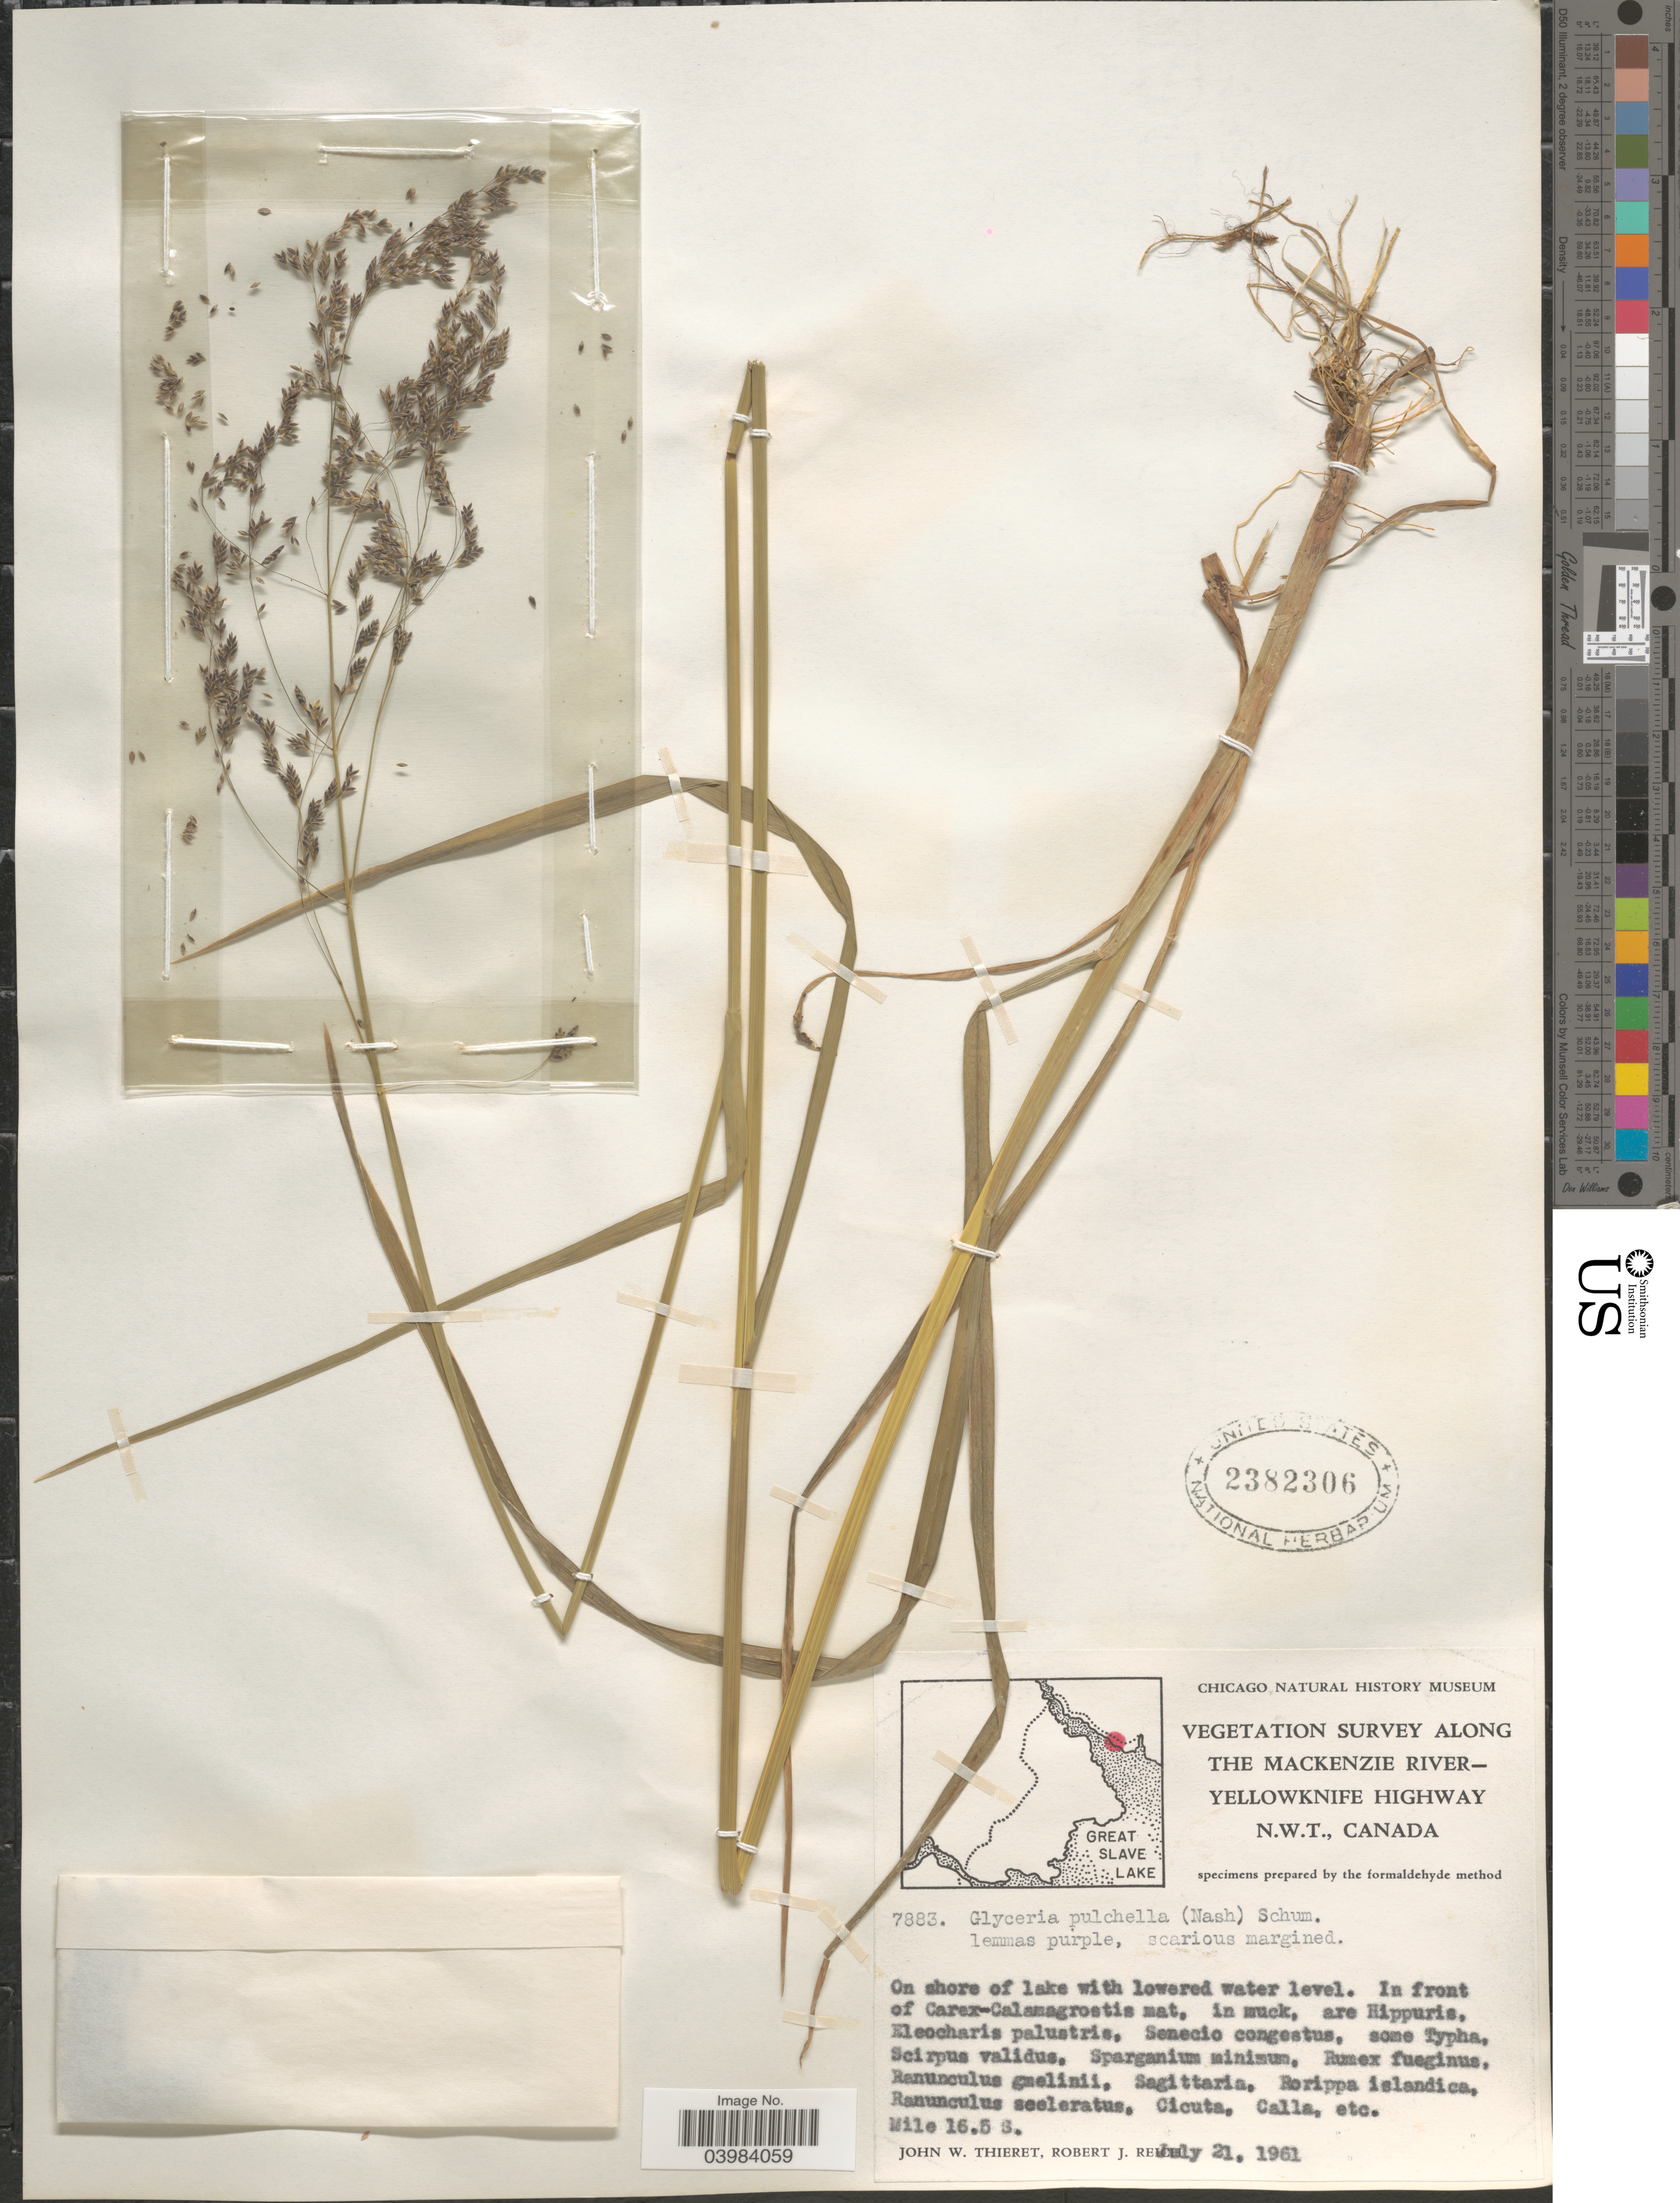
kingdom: Plantae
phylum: Tracheophyta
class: Liliopsida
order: Poales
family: Poaceae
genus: Glyceria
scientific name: Glyceria pulchella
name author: (Nash) K. Schum.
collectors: J. W. Thieret & R. Reich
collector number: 7883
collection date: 1961-07-21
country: Canada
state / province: Northwest Territories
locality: Along the Mackenzie River-Yellowknife Highway. On shore of lake with lowered water level. Mile 16.5 S.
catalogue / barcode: US 2382306